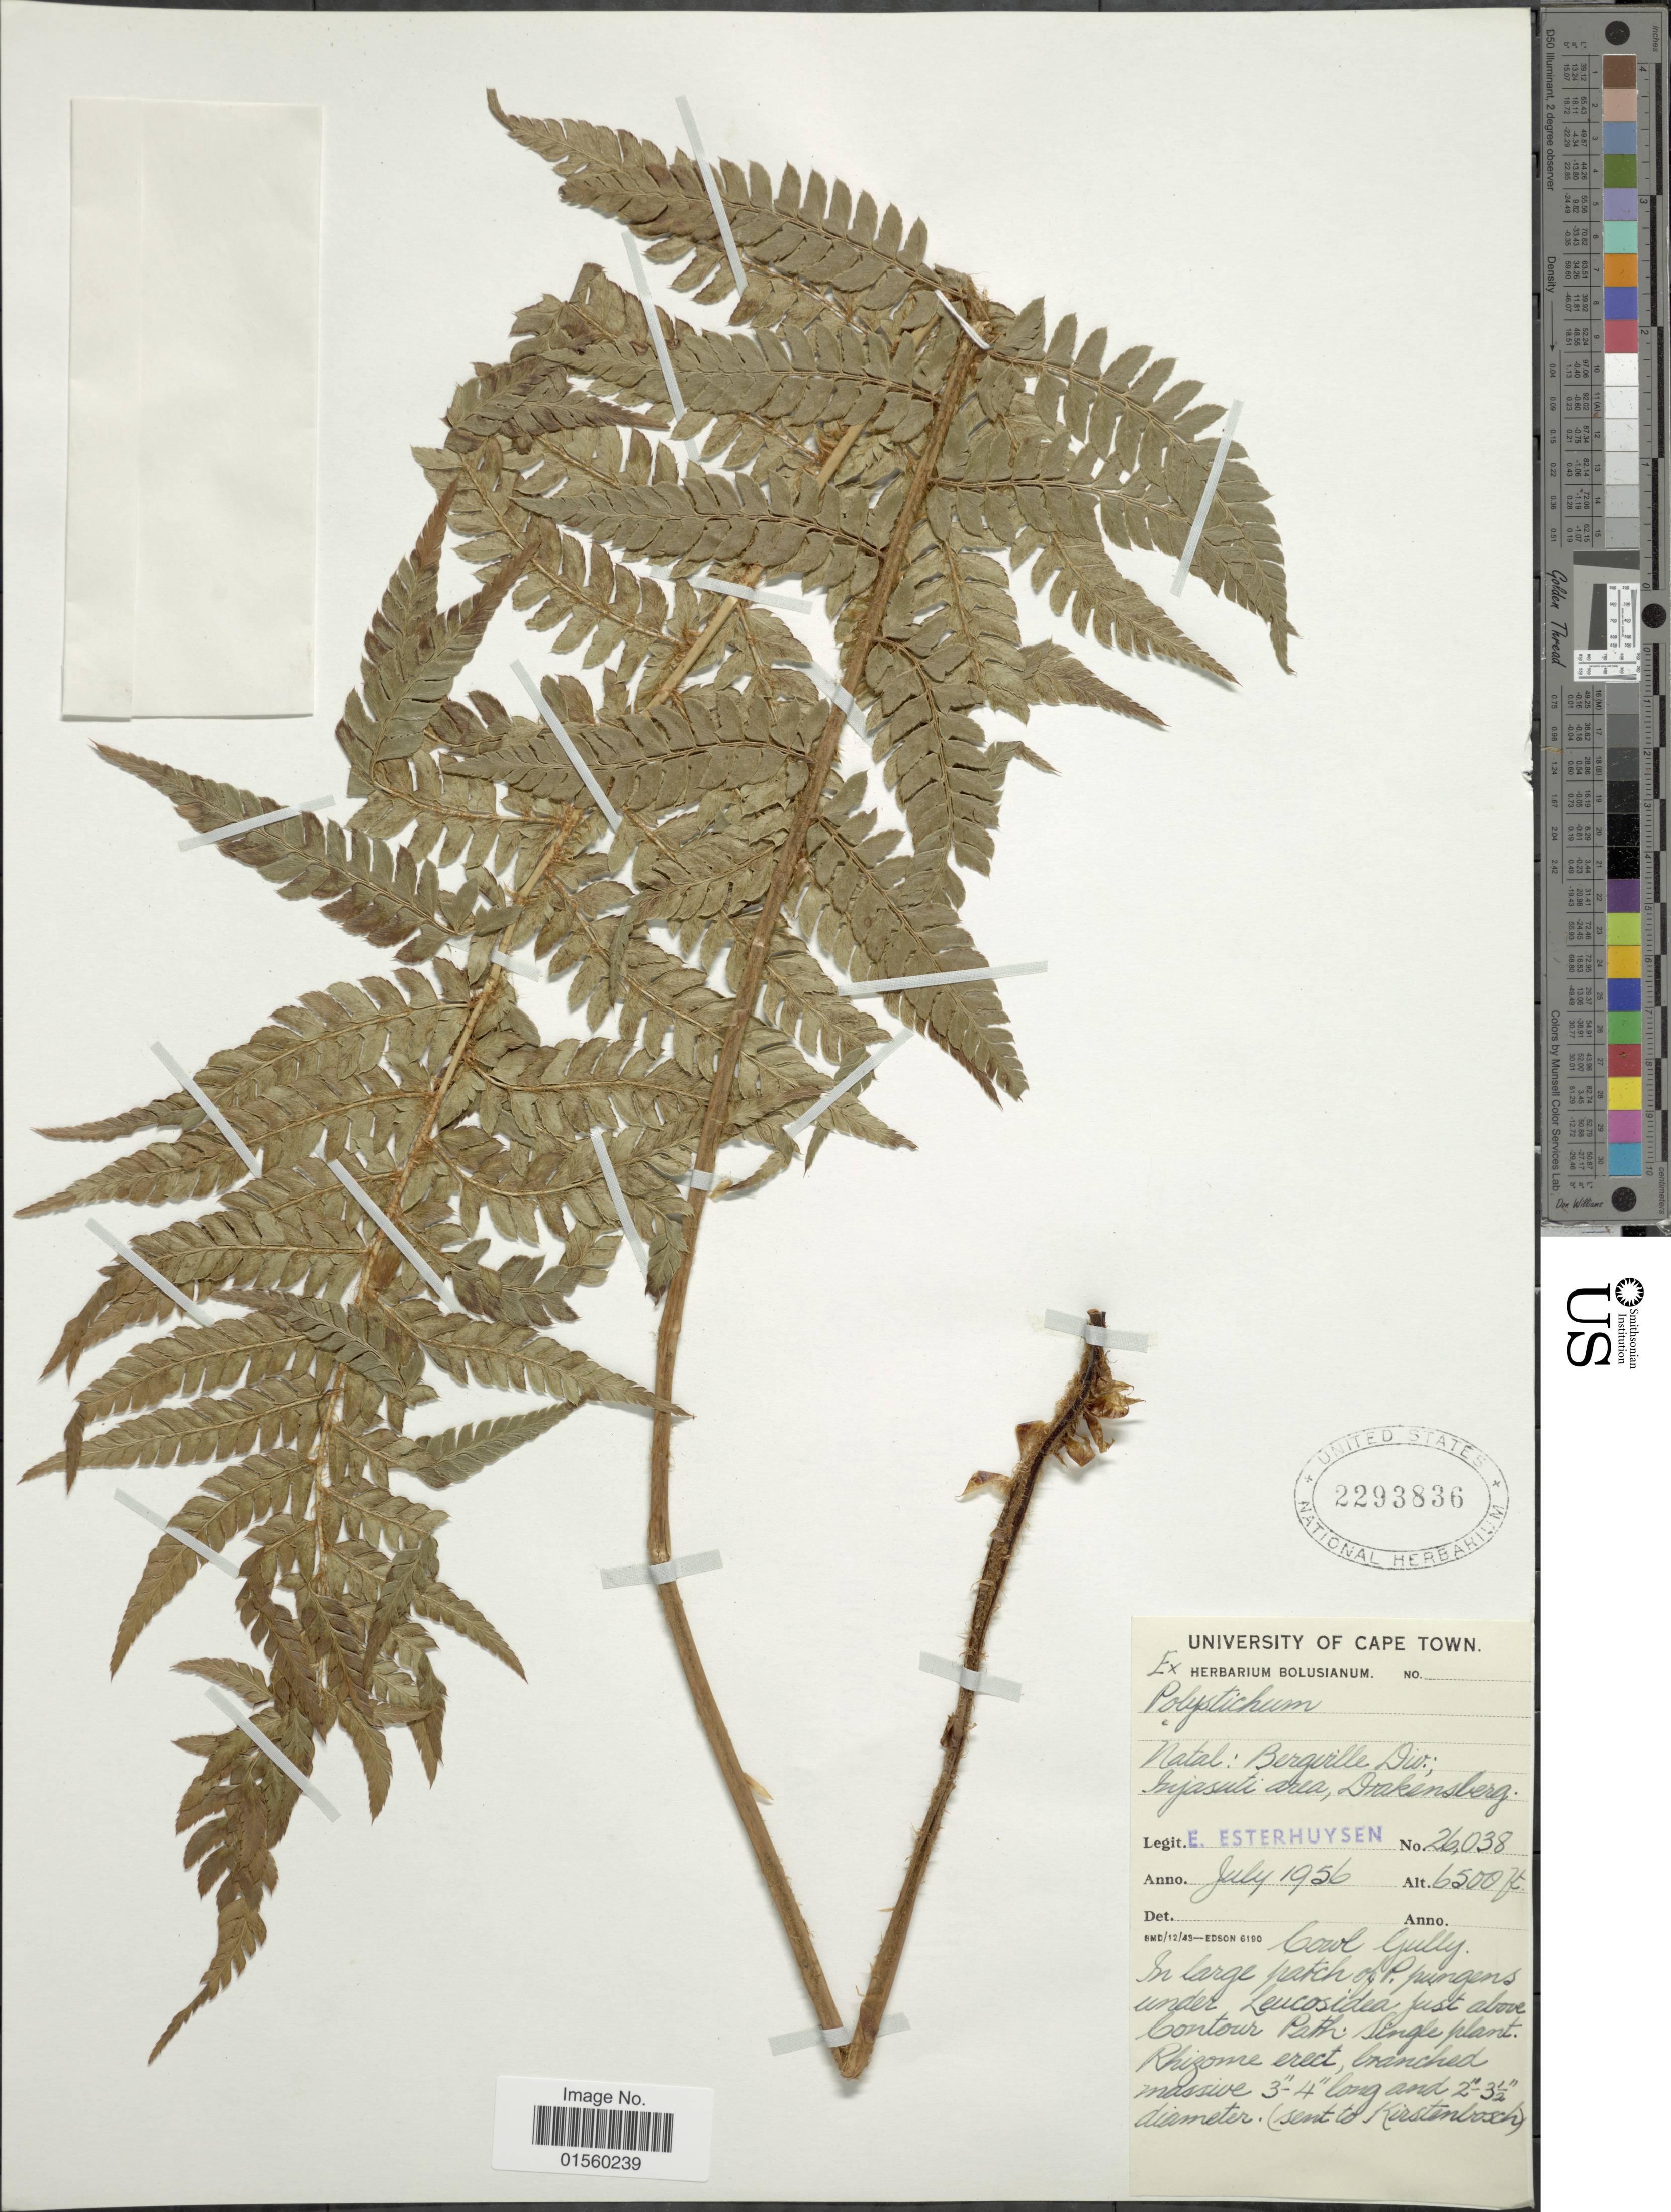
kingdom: Plantae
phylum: Tracheophyta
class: Polypodiopsida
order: Polypodiales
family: Dryopteridaceae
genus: Polystichum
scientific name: Polystichum sp.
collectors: E. E. Esterhuysen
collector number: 26038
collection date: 1956-07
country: South Africa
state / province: KwaZulu-Natal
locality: Bergville Div: Injasuti area, Drakensberg. Cowl Gully.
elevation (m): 1981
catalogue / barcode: US 2293836